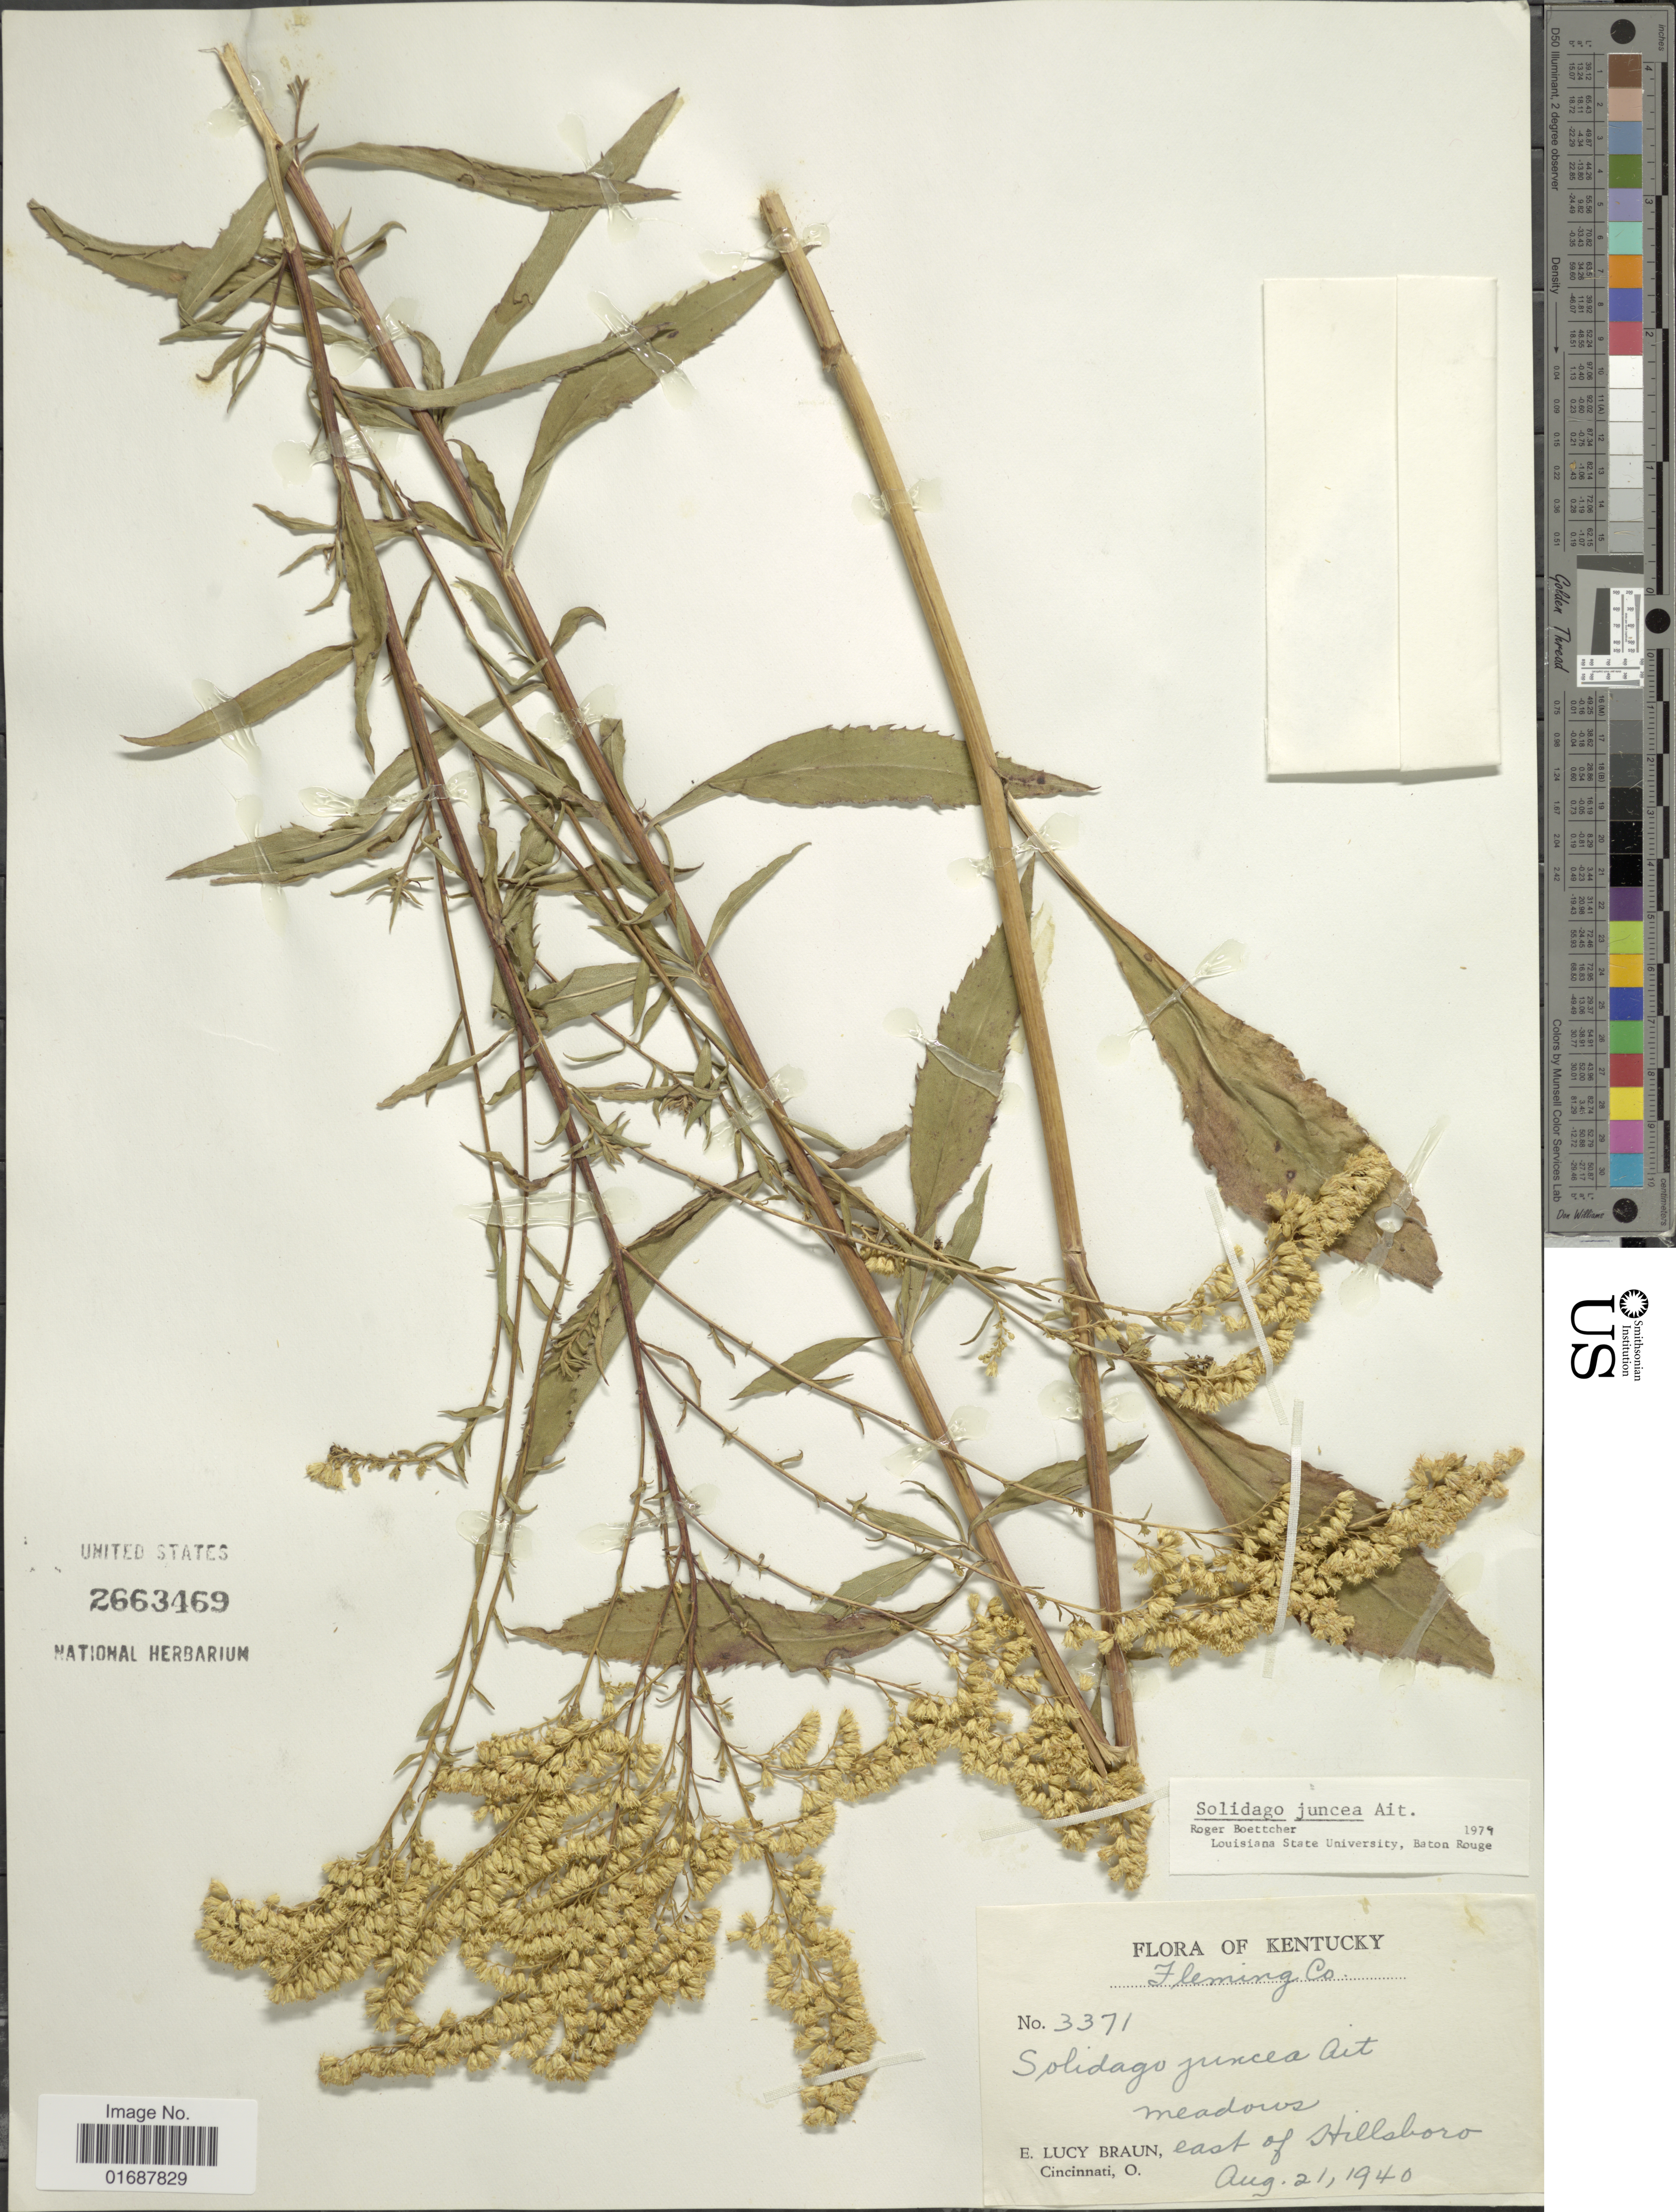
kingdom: Plantae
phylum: Tracheophyta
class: Magnoliopsida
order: Asterales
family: Asteraceae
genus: Solidago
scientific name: Solidago juncea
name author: Aiton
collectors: E. L. Braun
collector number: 3371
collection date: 1940-08-21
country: United States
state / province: Kentucky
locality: Fleming Co. east of Hillsboro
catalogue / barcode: US 2663469